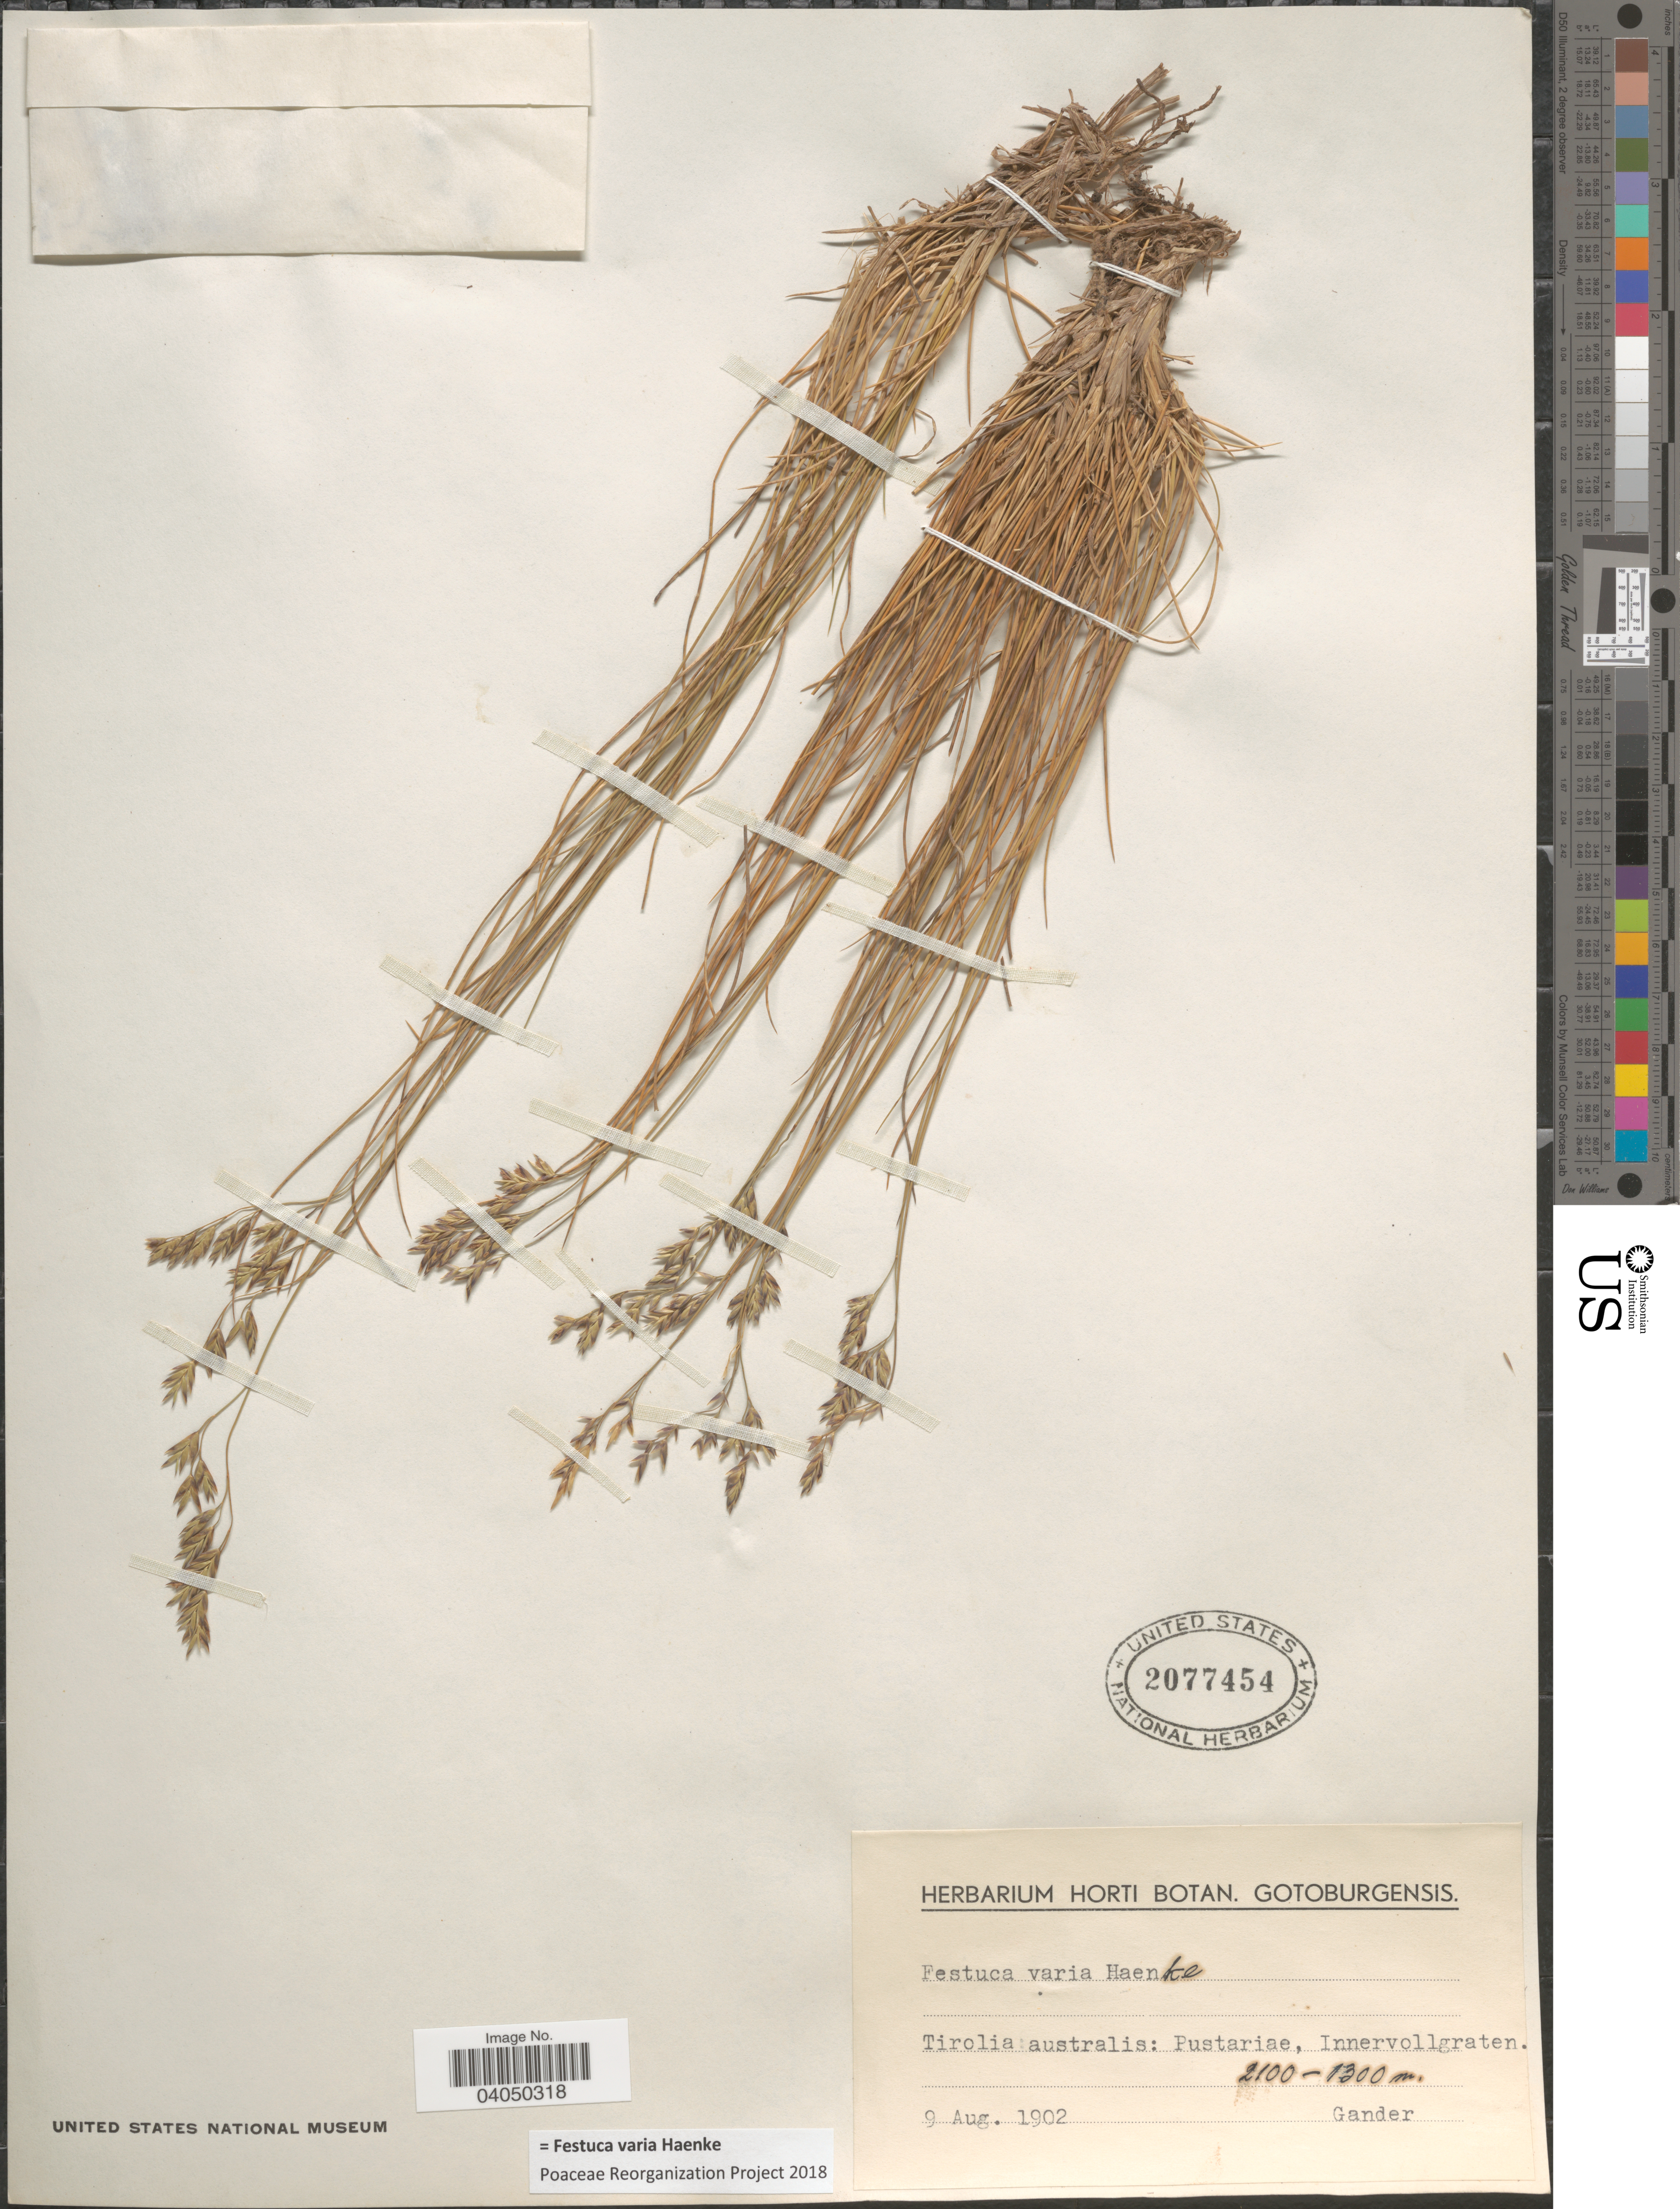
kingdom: Plantae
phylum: Tracheophyta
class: Liliopsida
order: Poales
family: Poaceae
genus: Festuca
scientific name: Festuca varia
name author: Haenke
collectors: -- Gander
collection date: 1902-08-09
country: Austria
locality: Tirolia australis: Pustariae, Innervillgraten.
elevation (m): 1300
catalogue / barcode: US 2077454